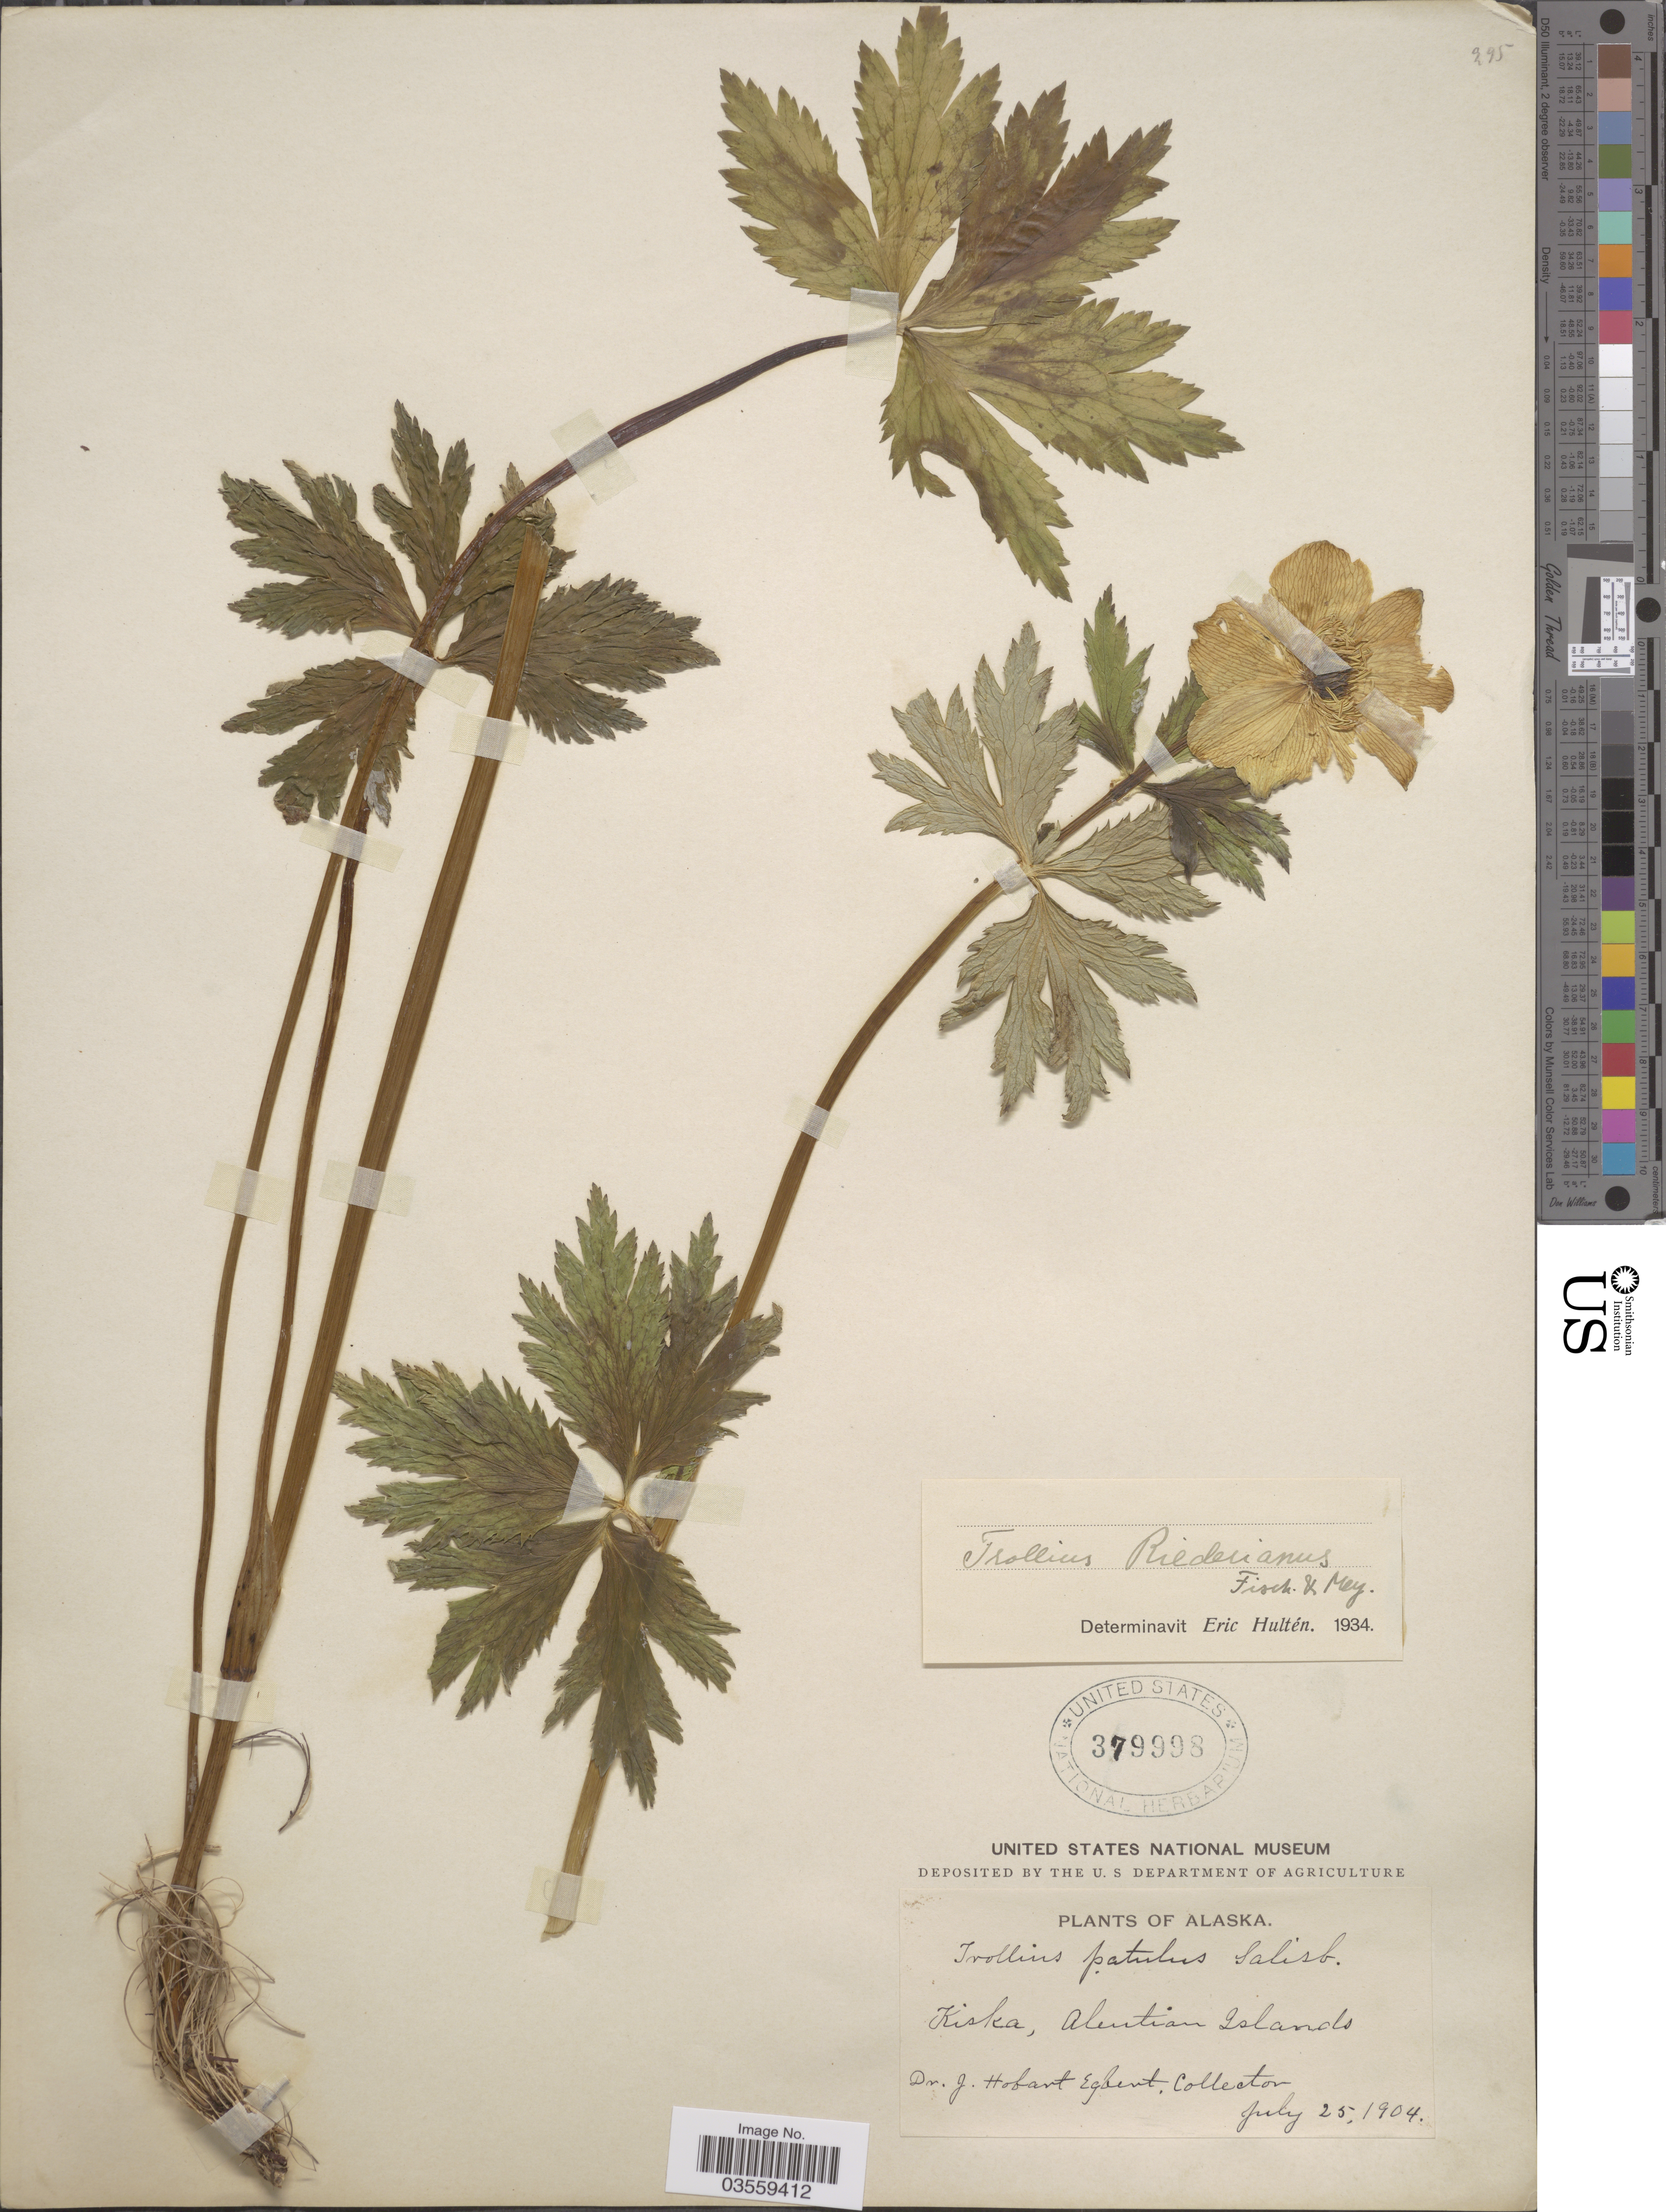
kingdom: Plantae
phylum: Tracheophyta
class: Magnoliopsida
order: Ranunculales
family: Ranunculaceae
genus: Trollius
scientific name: Trollius riederianus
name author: Fisch. & C.A. Mey.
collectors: J. Egbert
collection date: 1904-07-25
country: United States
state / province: Alaska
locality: Kiska, Aleutian Islands.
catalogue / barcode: US 379998